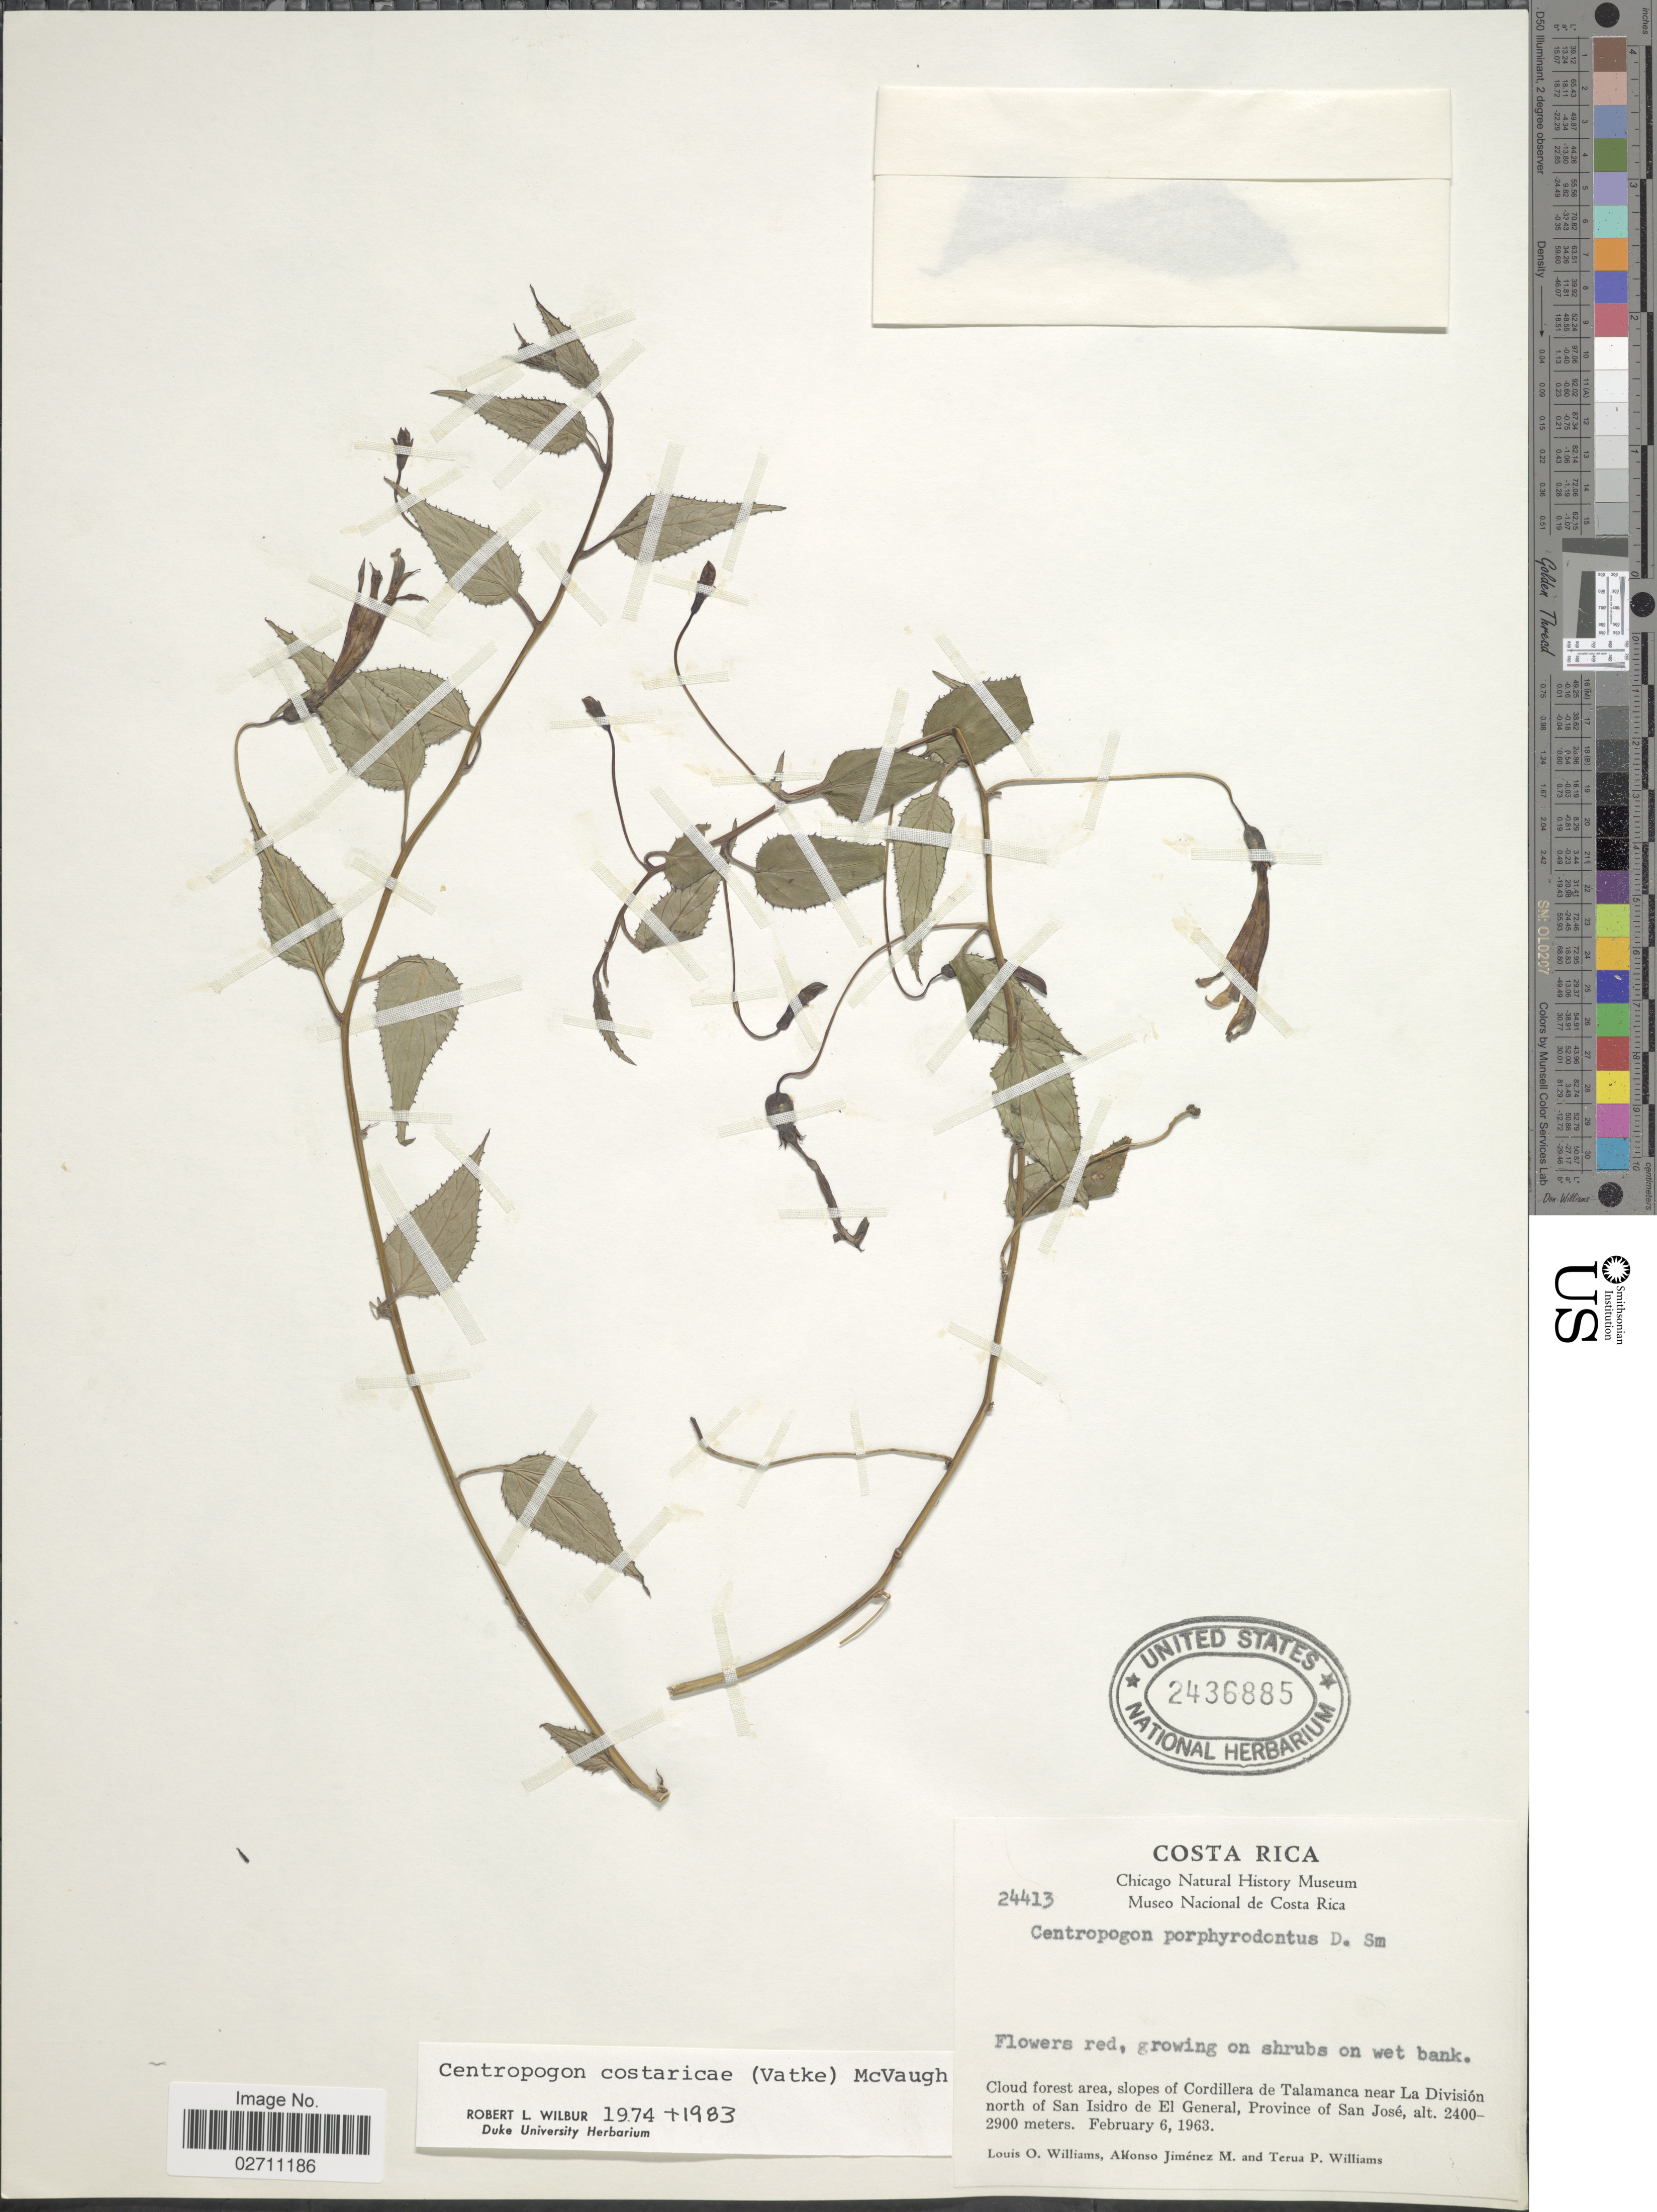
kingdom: Plantae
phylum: Tracheophyta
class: Magnoliopsida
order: Asterales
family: Campanulaceae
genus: Centropogon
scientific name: Centropogon costaricae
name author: (Vatke) McVaugh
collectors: L. O. Williams, A. Jimenez M. & T. P. Williams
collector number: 24413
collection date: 1963-02-06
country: Costa Rica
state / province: San José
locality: On wet bank, slopes of Cordillera de Talamanca near La Division north of San Isidro de El General.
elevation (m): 2400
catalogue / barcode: US 2436885